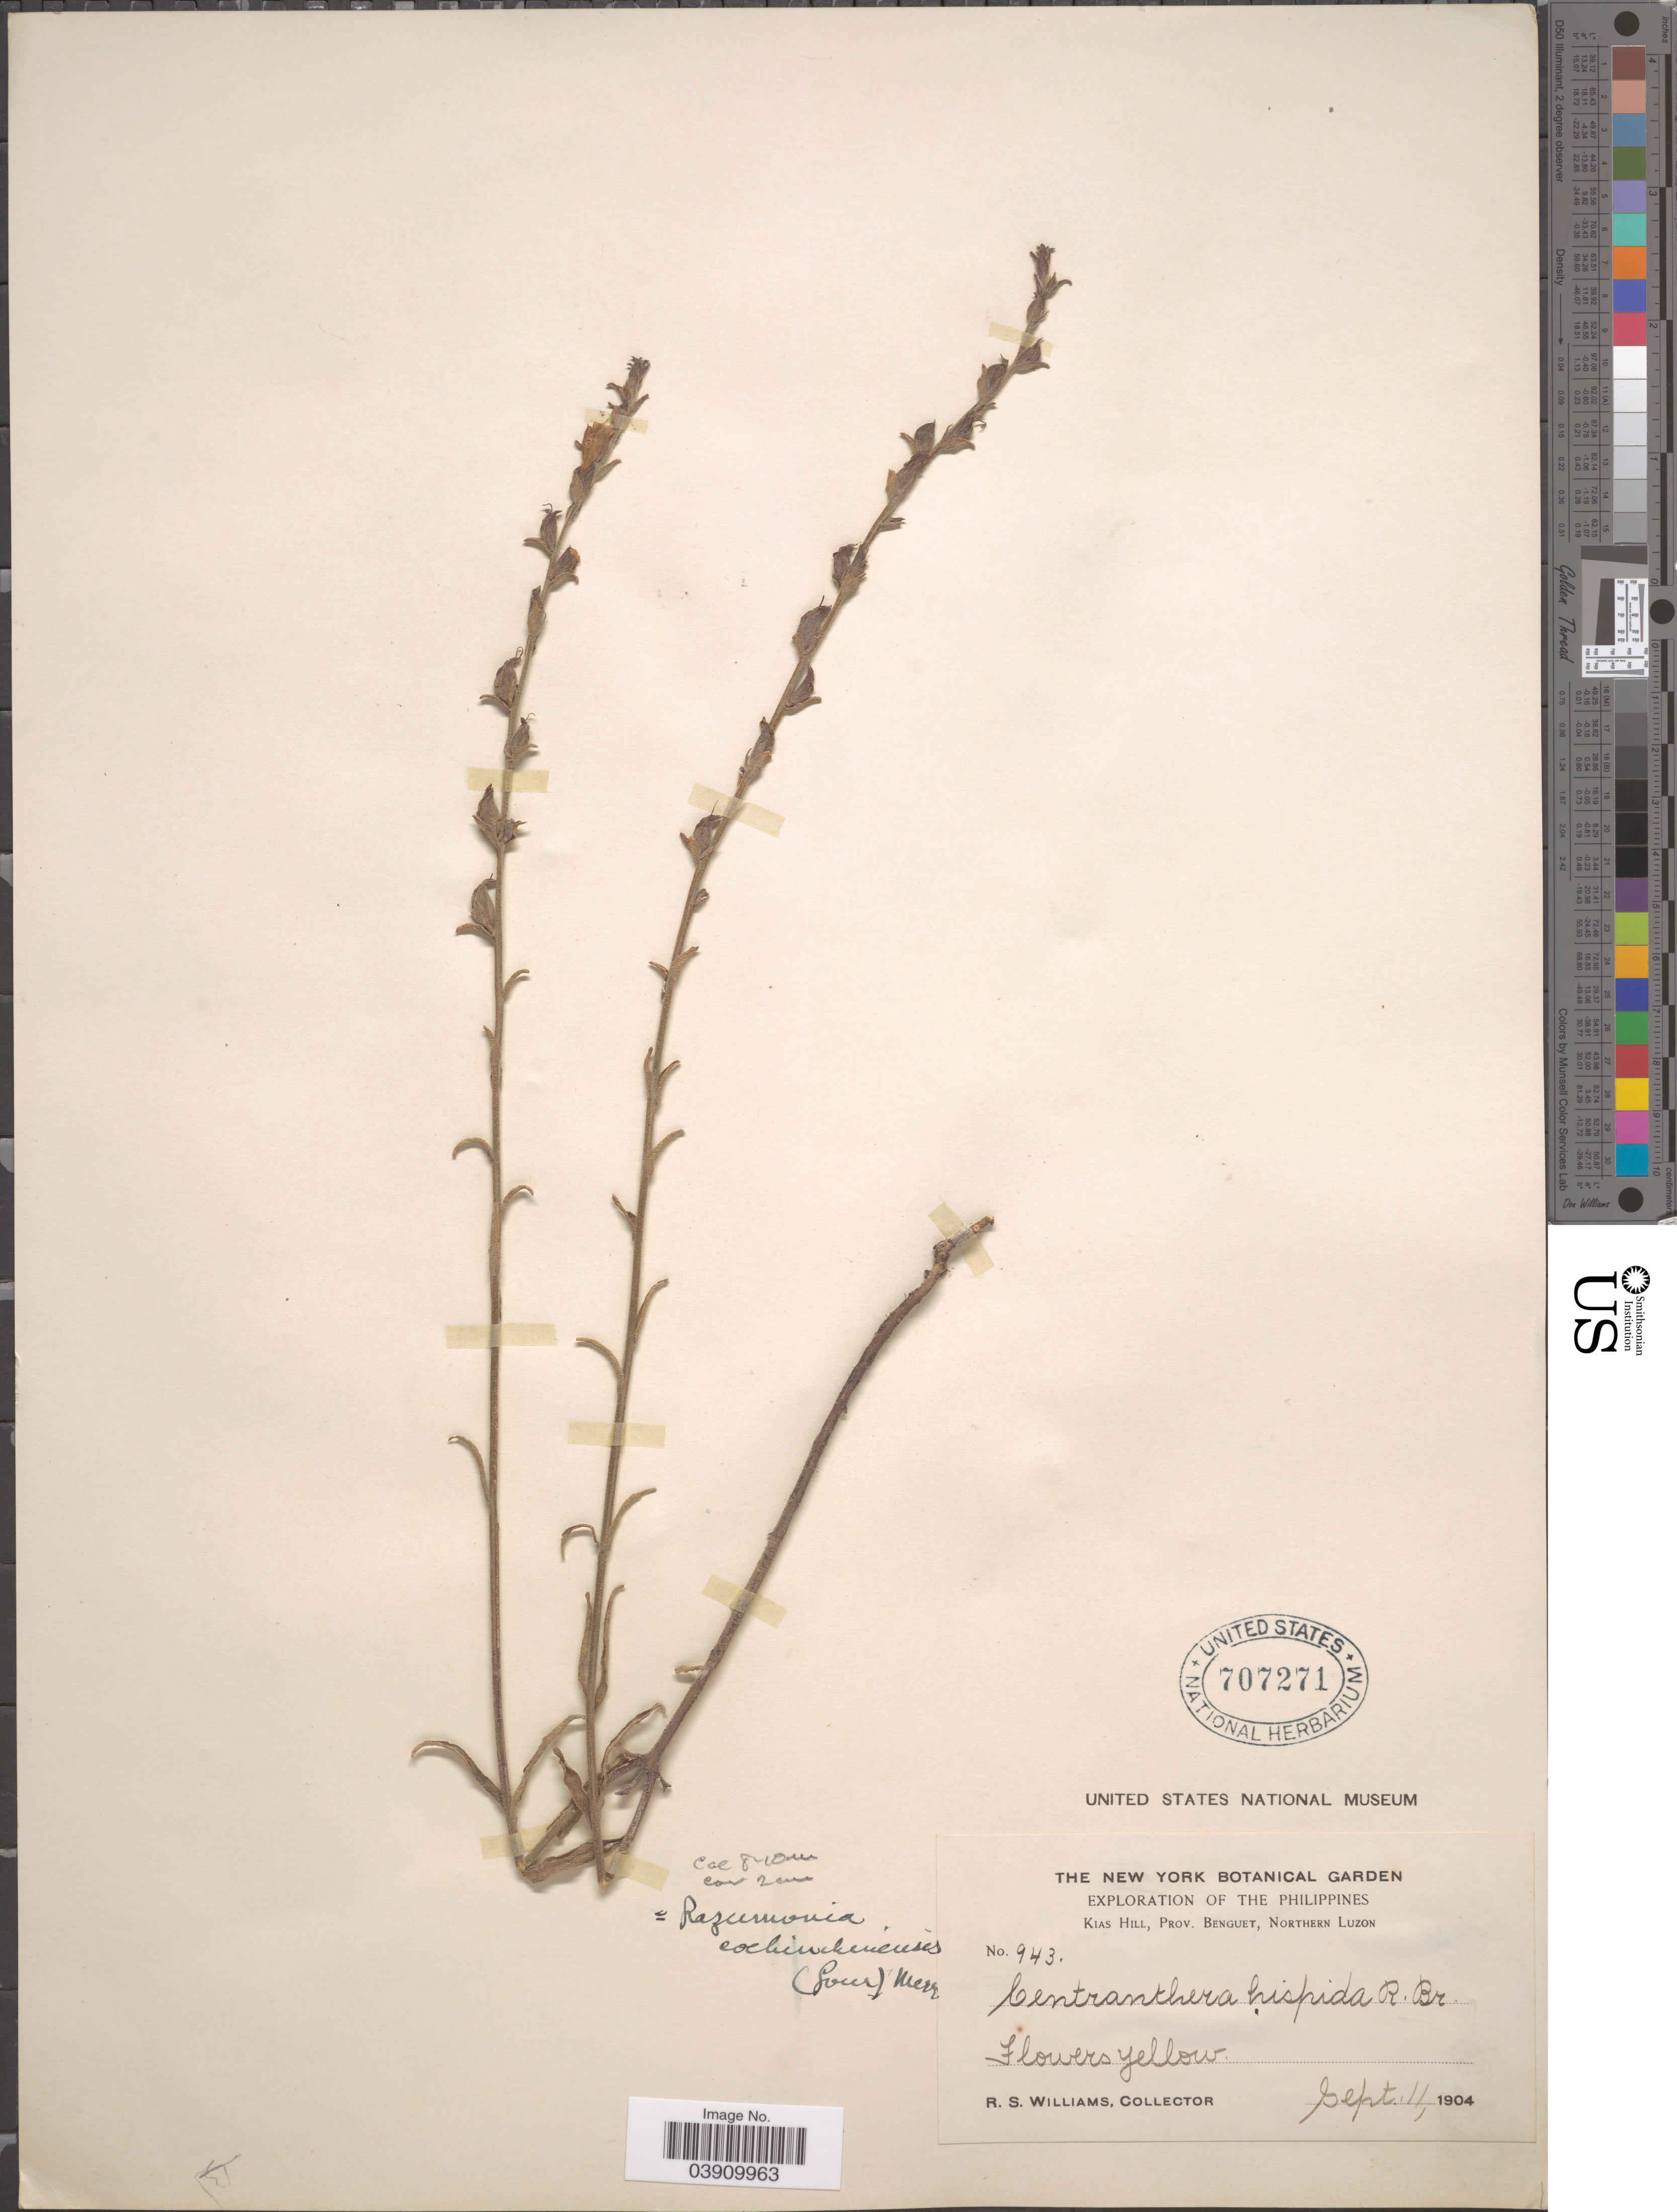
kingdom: Plantae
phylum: Tracheophyta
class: Magnoliopsida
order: Lamiales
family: Orobanchaceae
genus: Centranthera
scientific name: Centranthera cochinchinensis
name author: (Lour.) Merr.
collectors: R. S. Williams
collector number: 943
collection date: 1904-09-11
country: Philippines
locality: Kias Hill, Prov. Benguet, Northern Luzon.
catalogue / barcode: US 707271